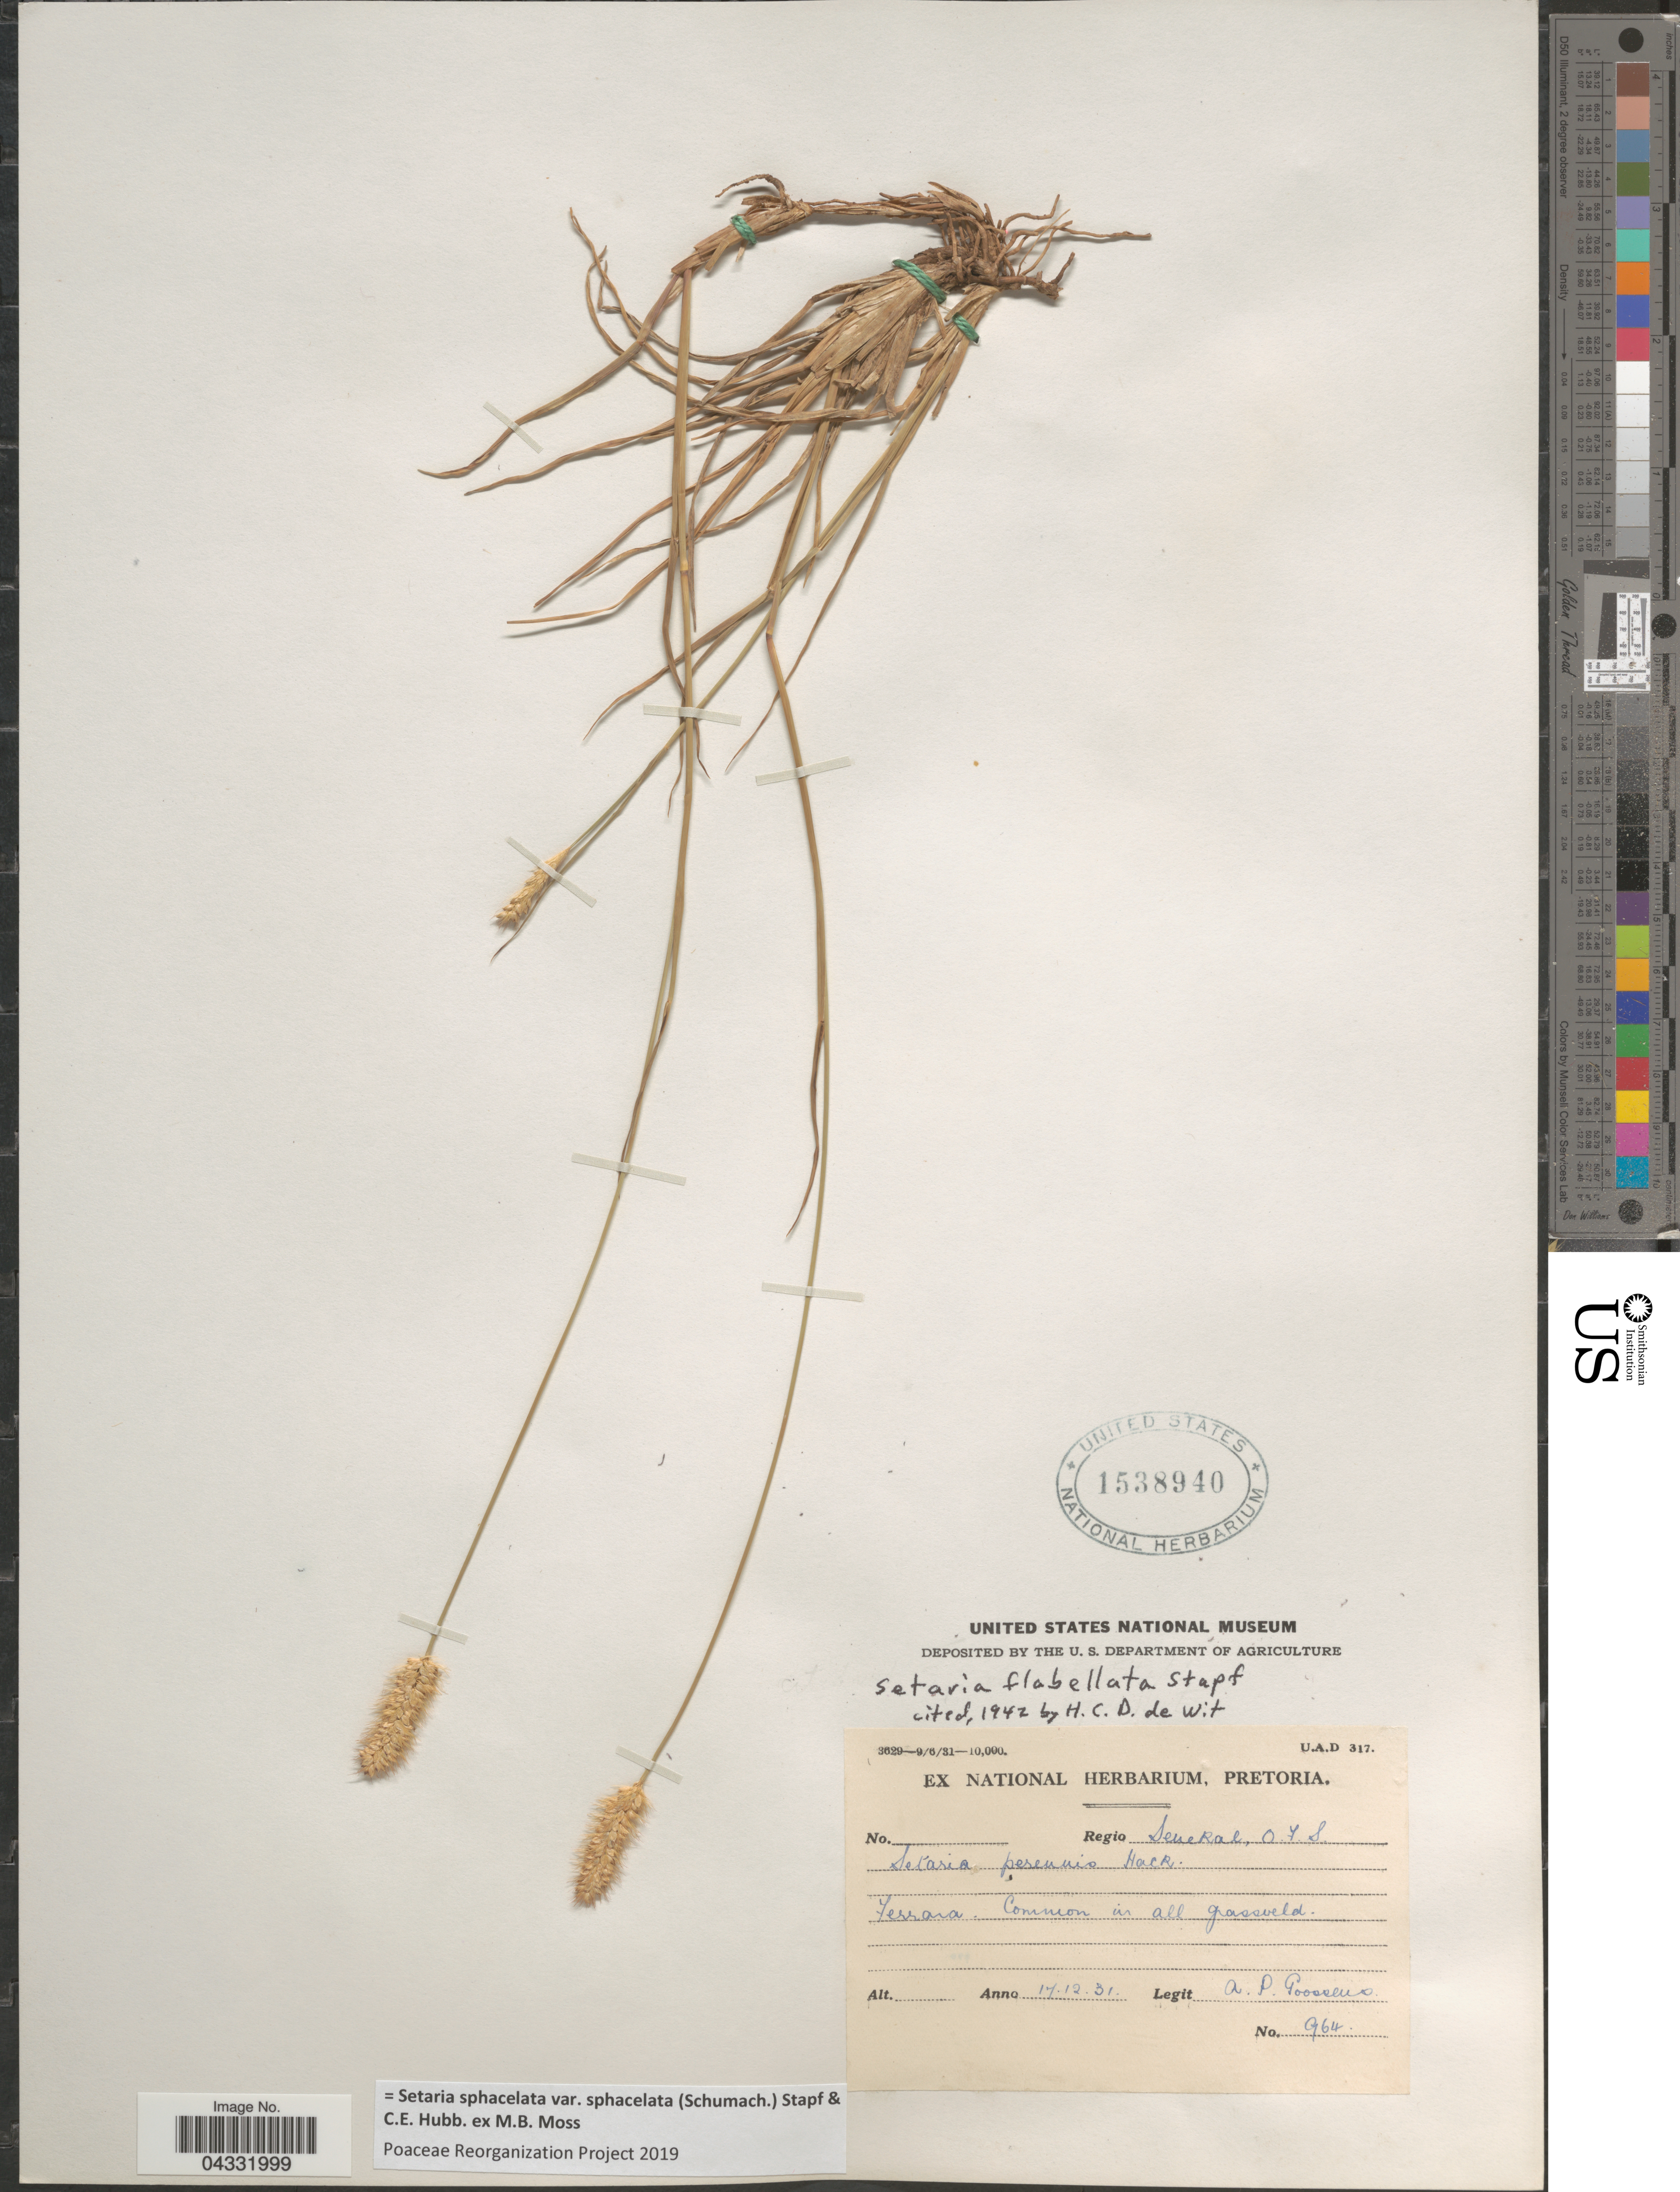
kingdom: Plantae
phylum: Tracheophyta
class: Liliopsida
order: Poales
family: Poaceae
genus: Setaria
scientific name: Setaria sphacelata var. sphacelata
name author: (Schumach.) Stapf & C. E. Hubb. ex M.B. Moss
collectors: A. P. G. Goossens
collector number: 964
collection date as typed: Transcribed d/m/y: 17/12/31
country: South Africa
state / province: Free State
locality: Regio Senekal, O.F.S. Ferrara.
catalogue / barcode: US 1538940